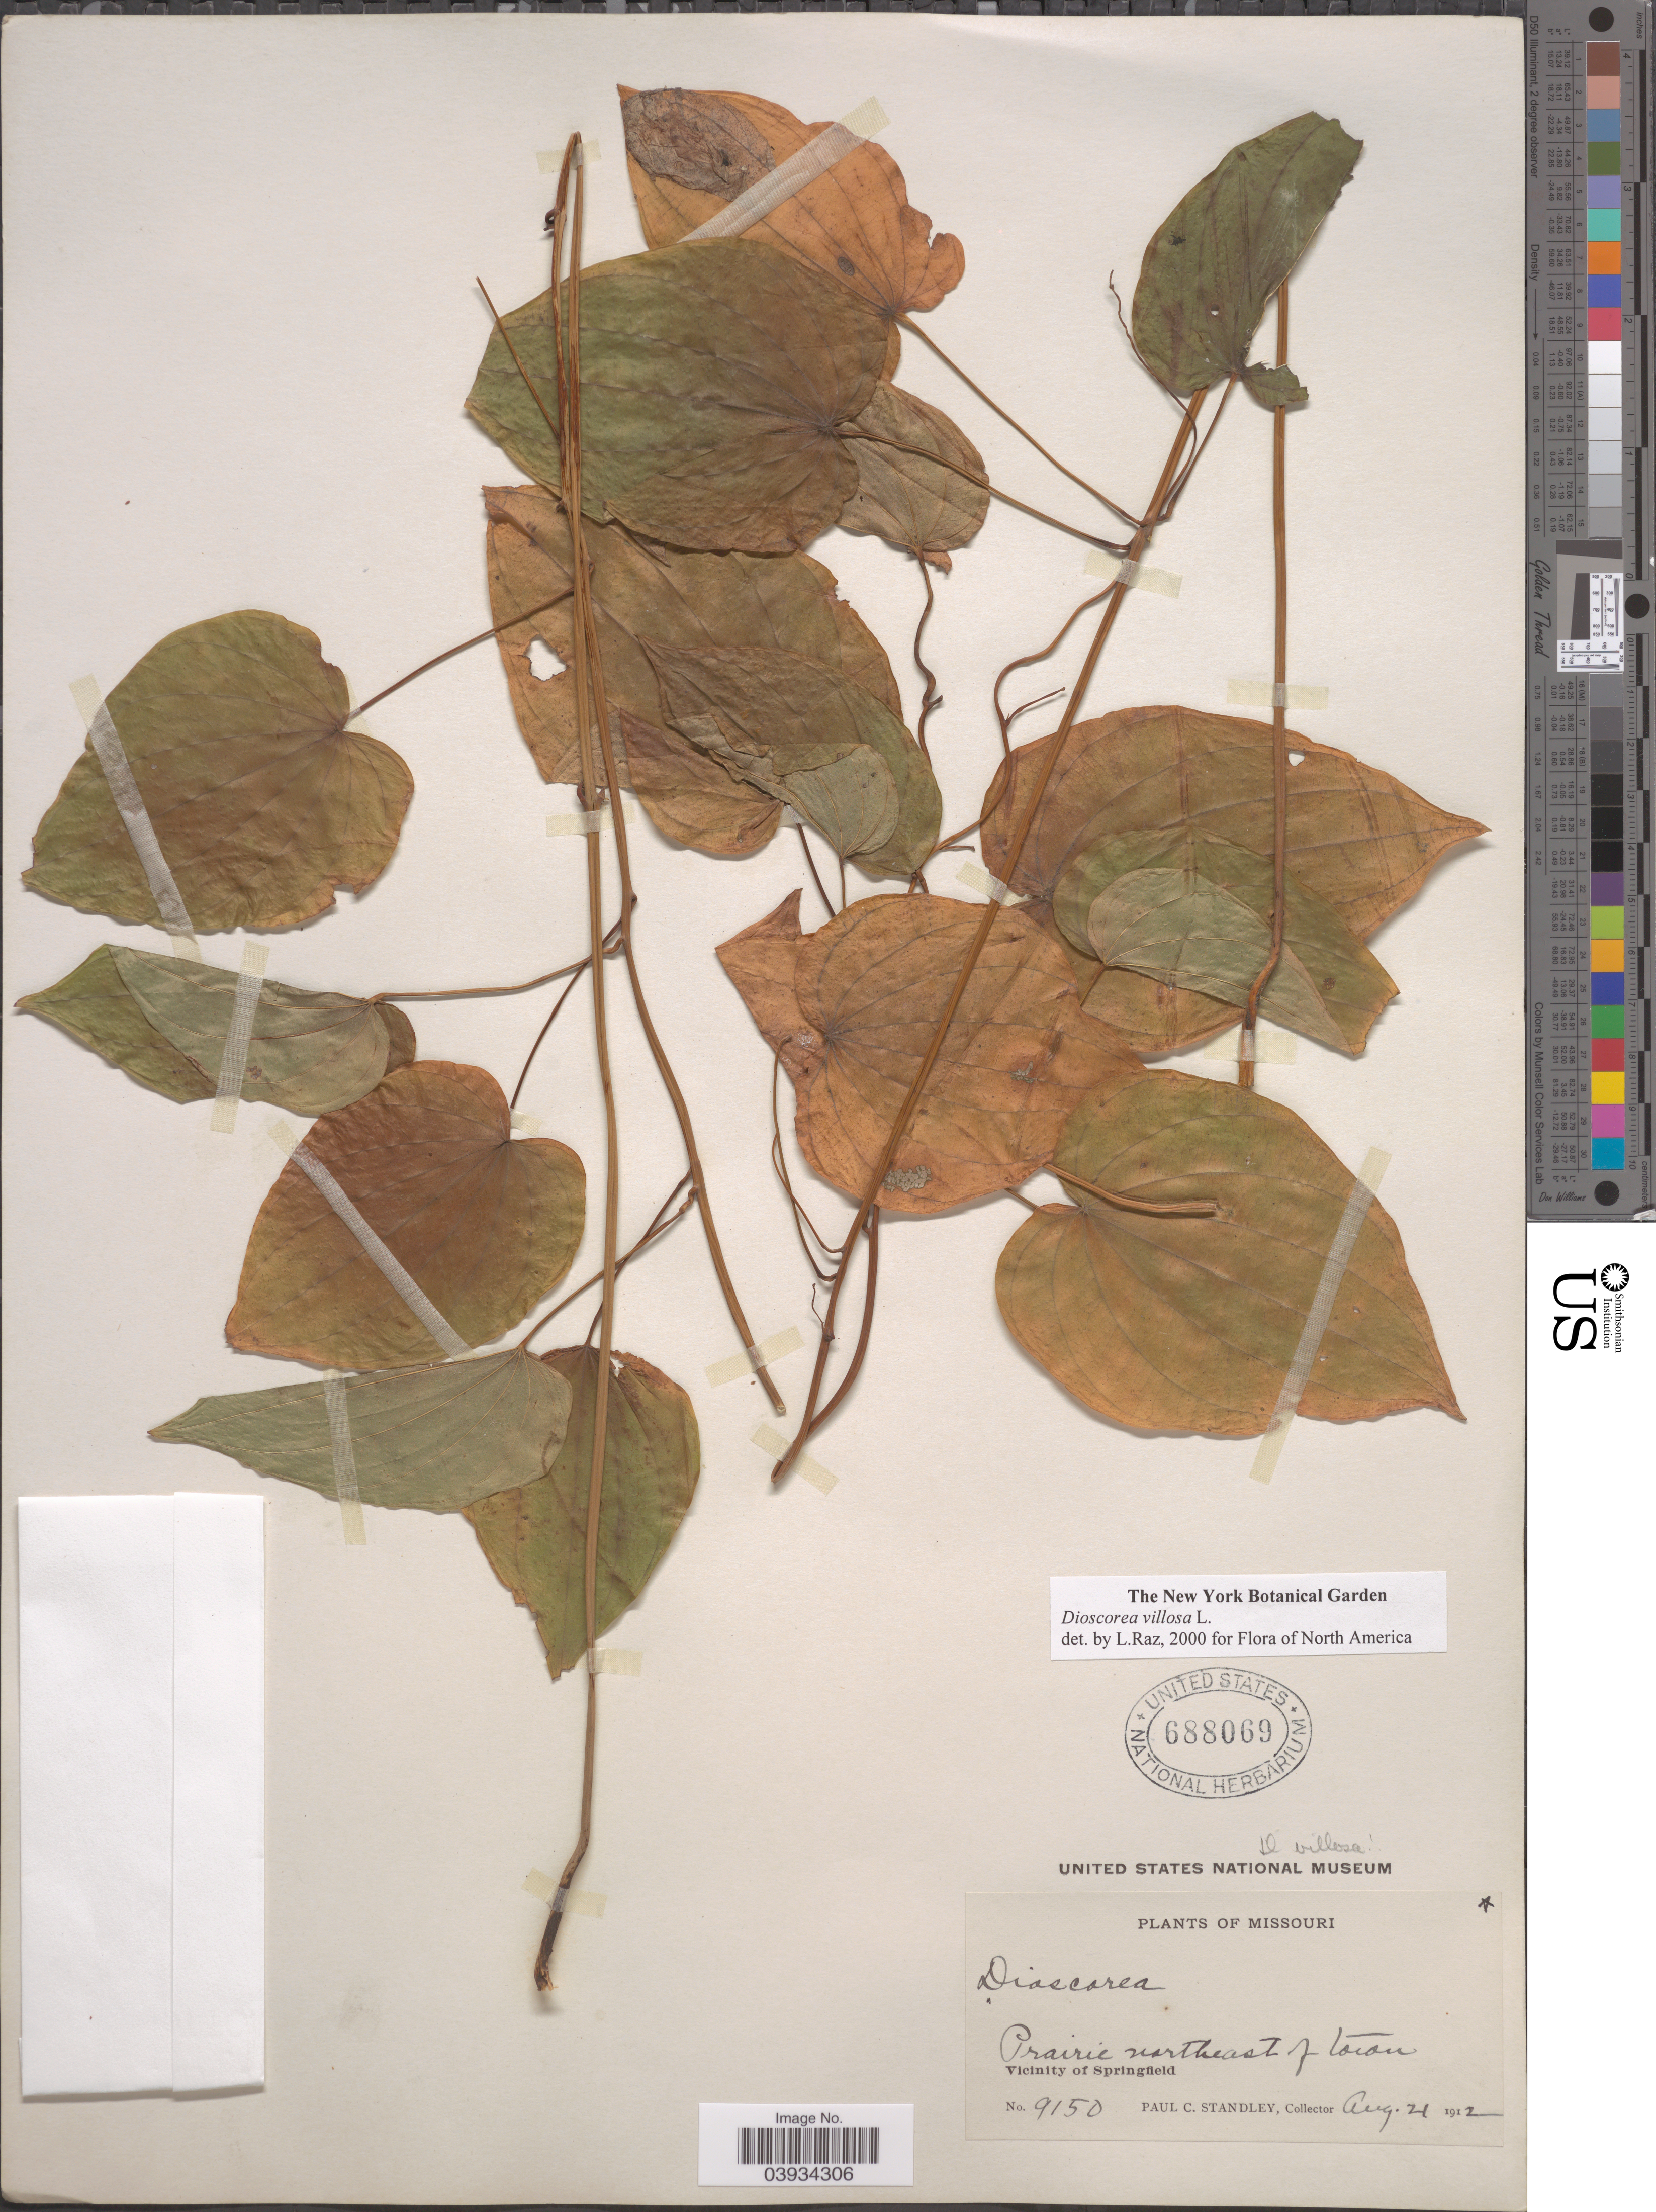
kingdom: Plantae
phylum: Tracheophyta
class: Liliopsida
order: Dioscoreales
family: Dioscoreaceae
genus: Dioscorea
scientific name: Dioscorea villosa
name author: L.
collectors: P. C. Standley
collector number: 9150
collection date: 1912-08-21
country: United States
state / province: Missouri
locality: Northeast of town, Vicinity of Springfield.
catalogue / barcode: US 688069